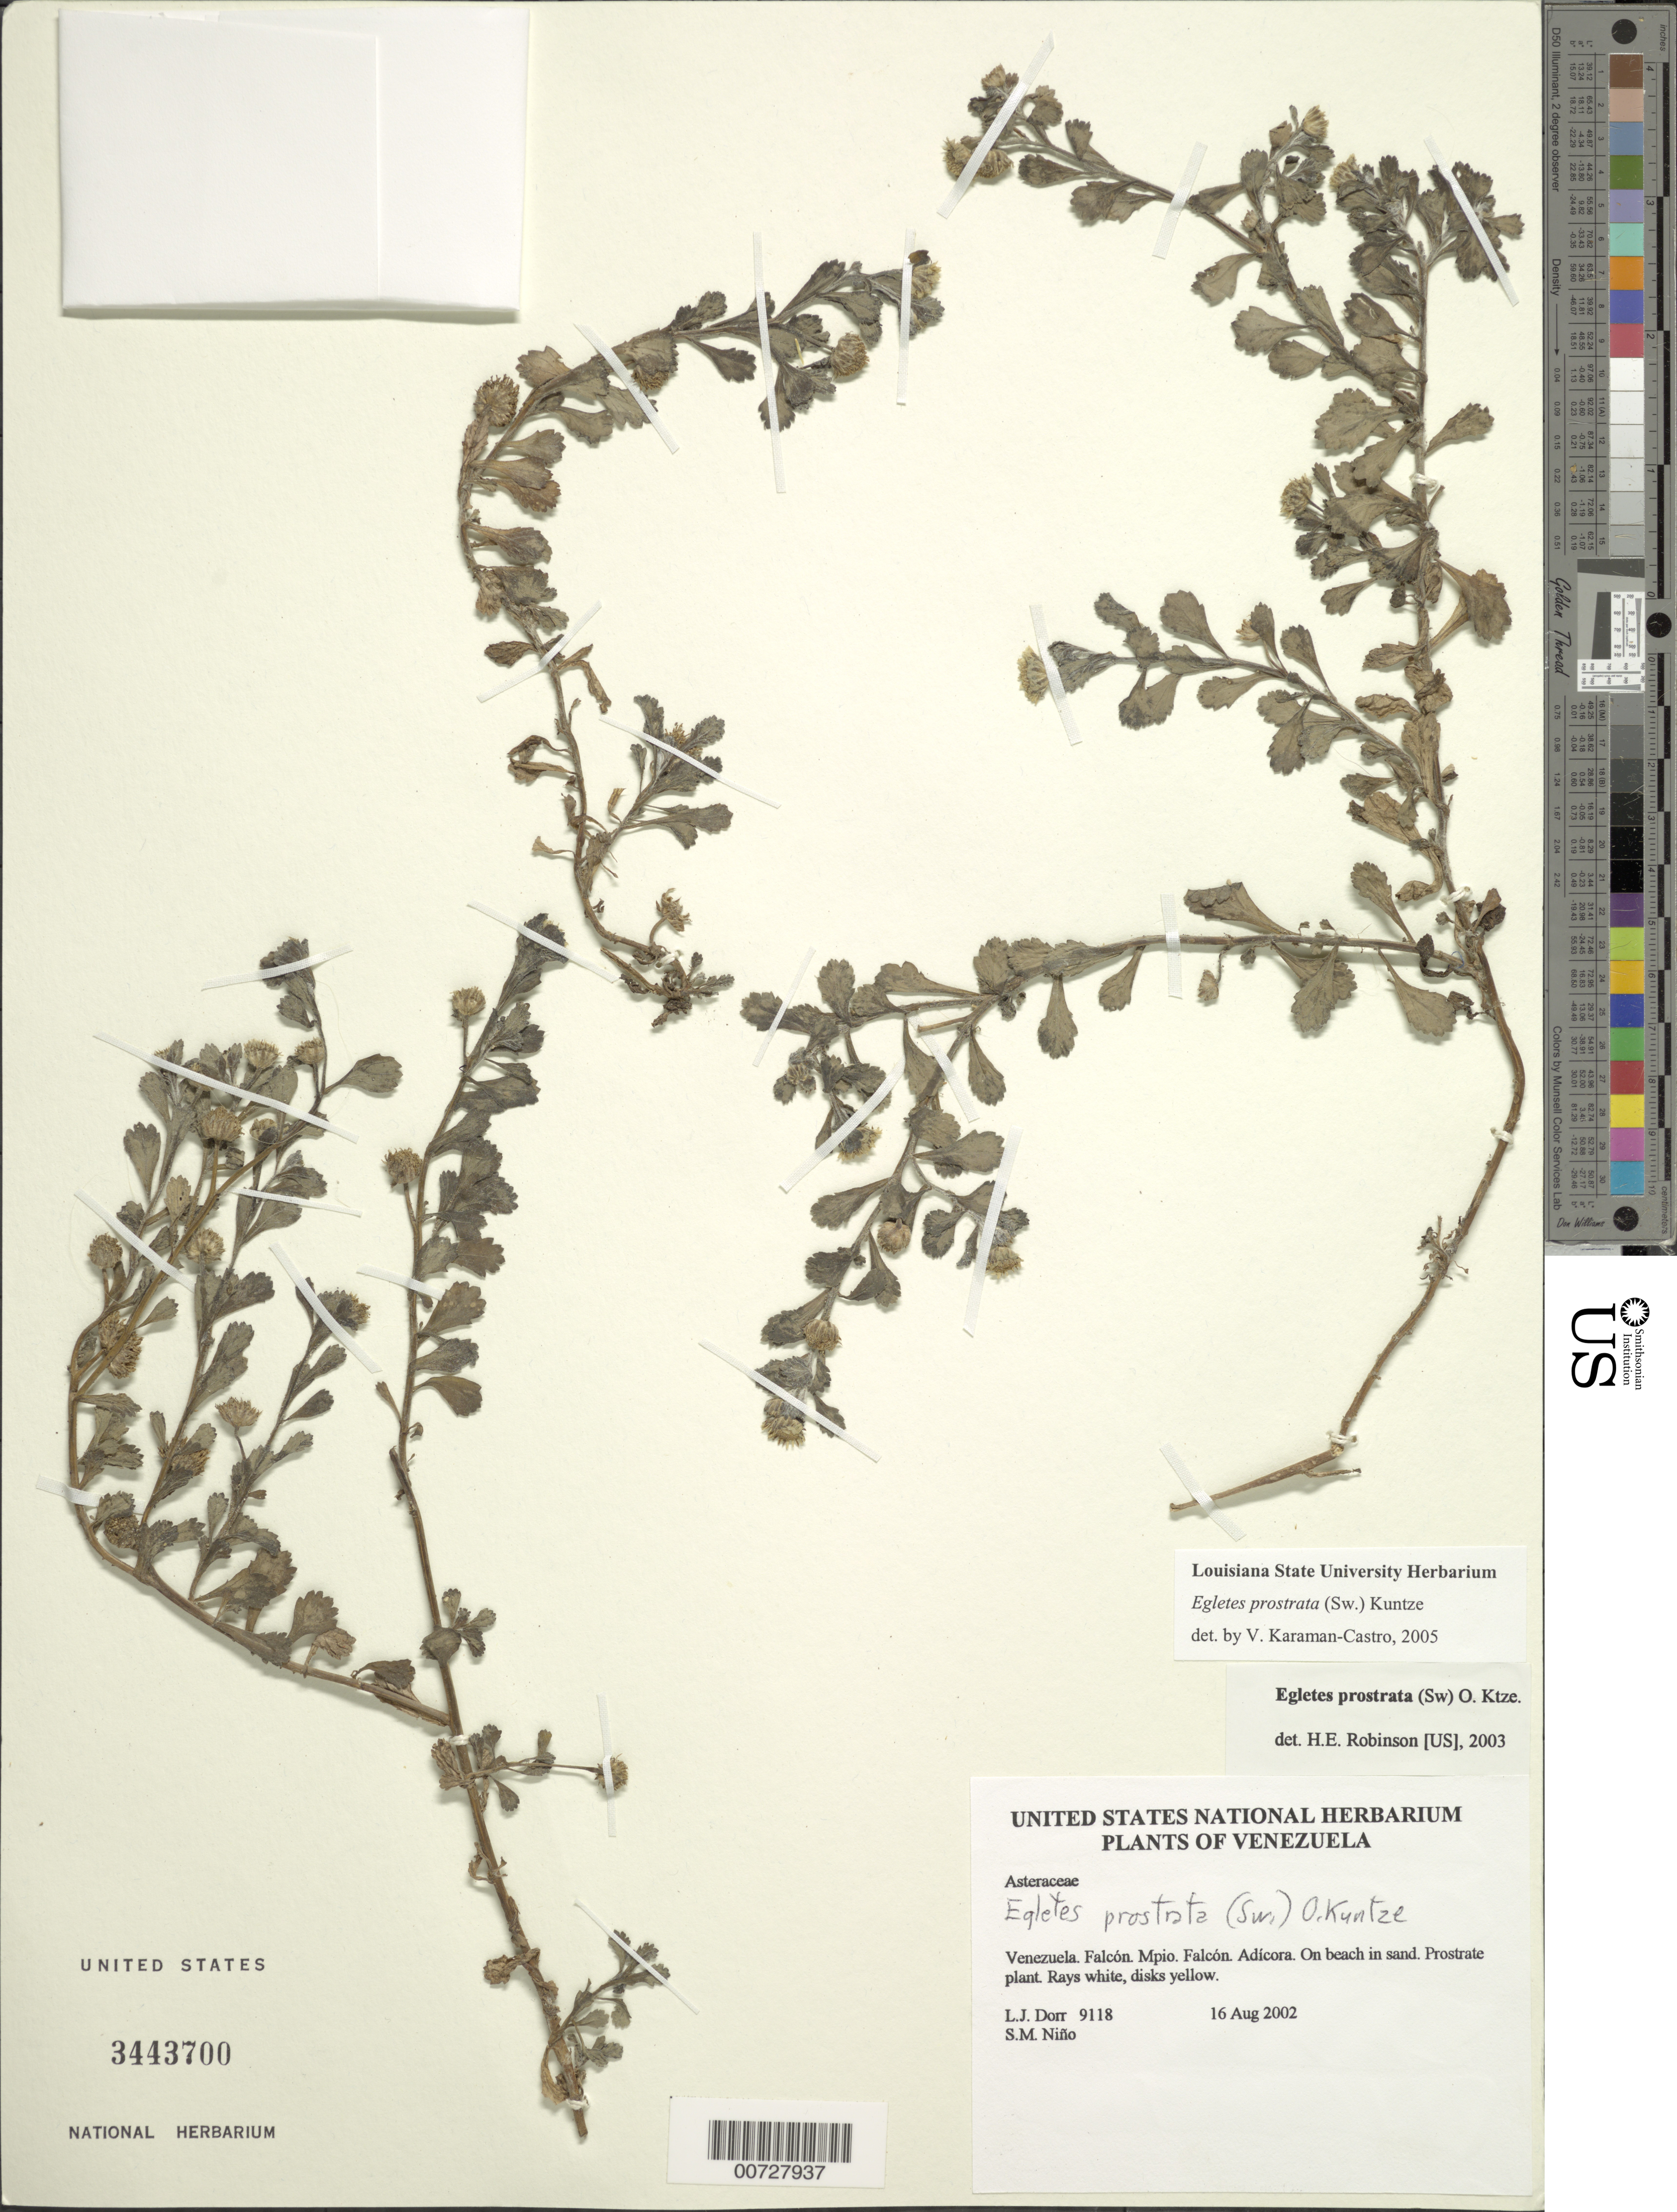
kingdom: Plantae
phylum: Tracheophyta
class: Magnoliopsida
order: Asterales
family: Asteraceae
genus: Egletes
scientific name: Egletes prostrata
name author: (Sw.) Kuntze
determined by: Robinson, Harold E., (US)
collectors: L. J. Dorr & S. M. Niño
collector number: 9118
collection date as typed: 16 Aug 2002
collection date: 2002-08-16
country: Venezuela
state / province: Falcón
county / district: Falcón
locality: Adícora.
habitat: On beach in sand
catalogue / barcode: US 3443700